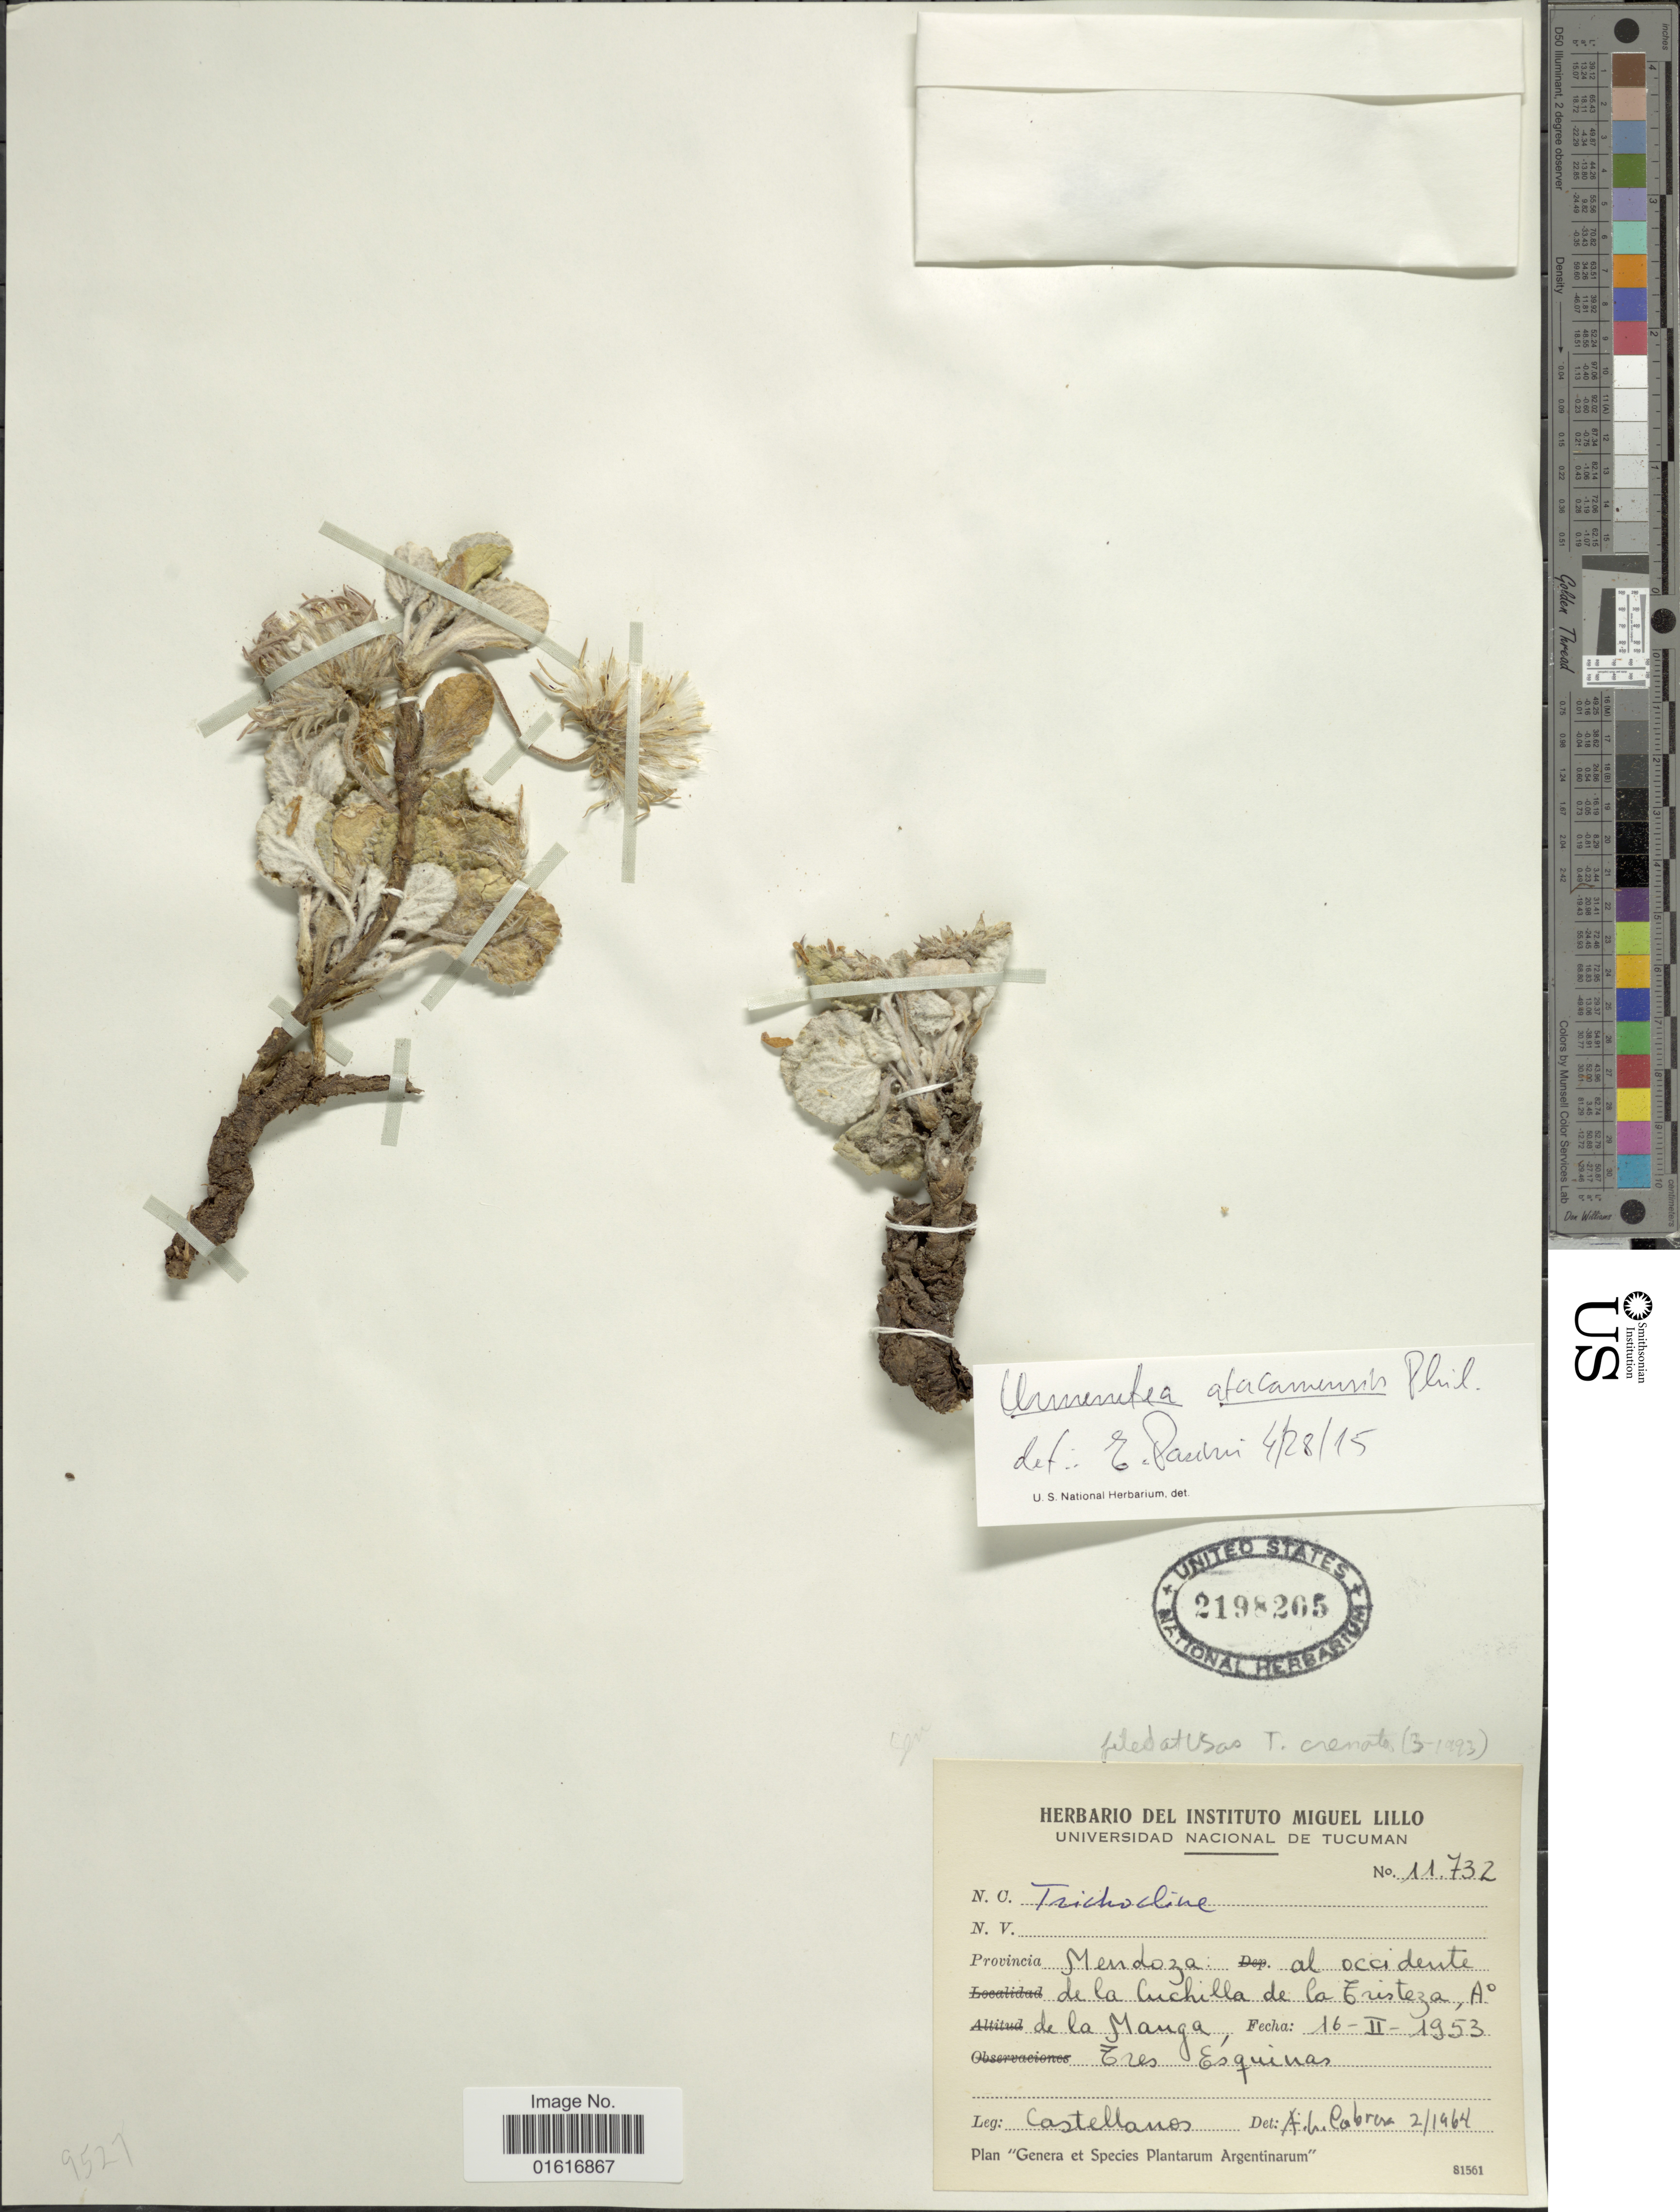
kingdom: Plantae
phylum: Tracheophyta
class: Magnoliopsida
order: Asterales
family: Asteraceae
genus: Urmenetea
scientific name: Urmenetea atacamensis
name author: Phil.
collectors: -- Castellanos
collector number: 11732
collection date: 1953-02-16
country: Argentina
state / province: Mendoza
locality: Al ocidente de la Cuchilla de la Tristeza A° de la Manga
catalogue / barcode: US 2198205